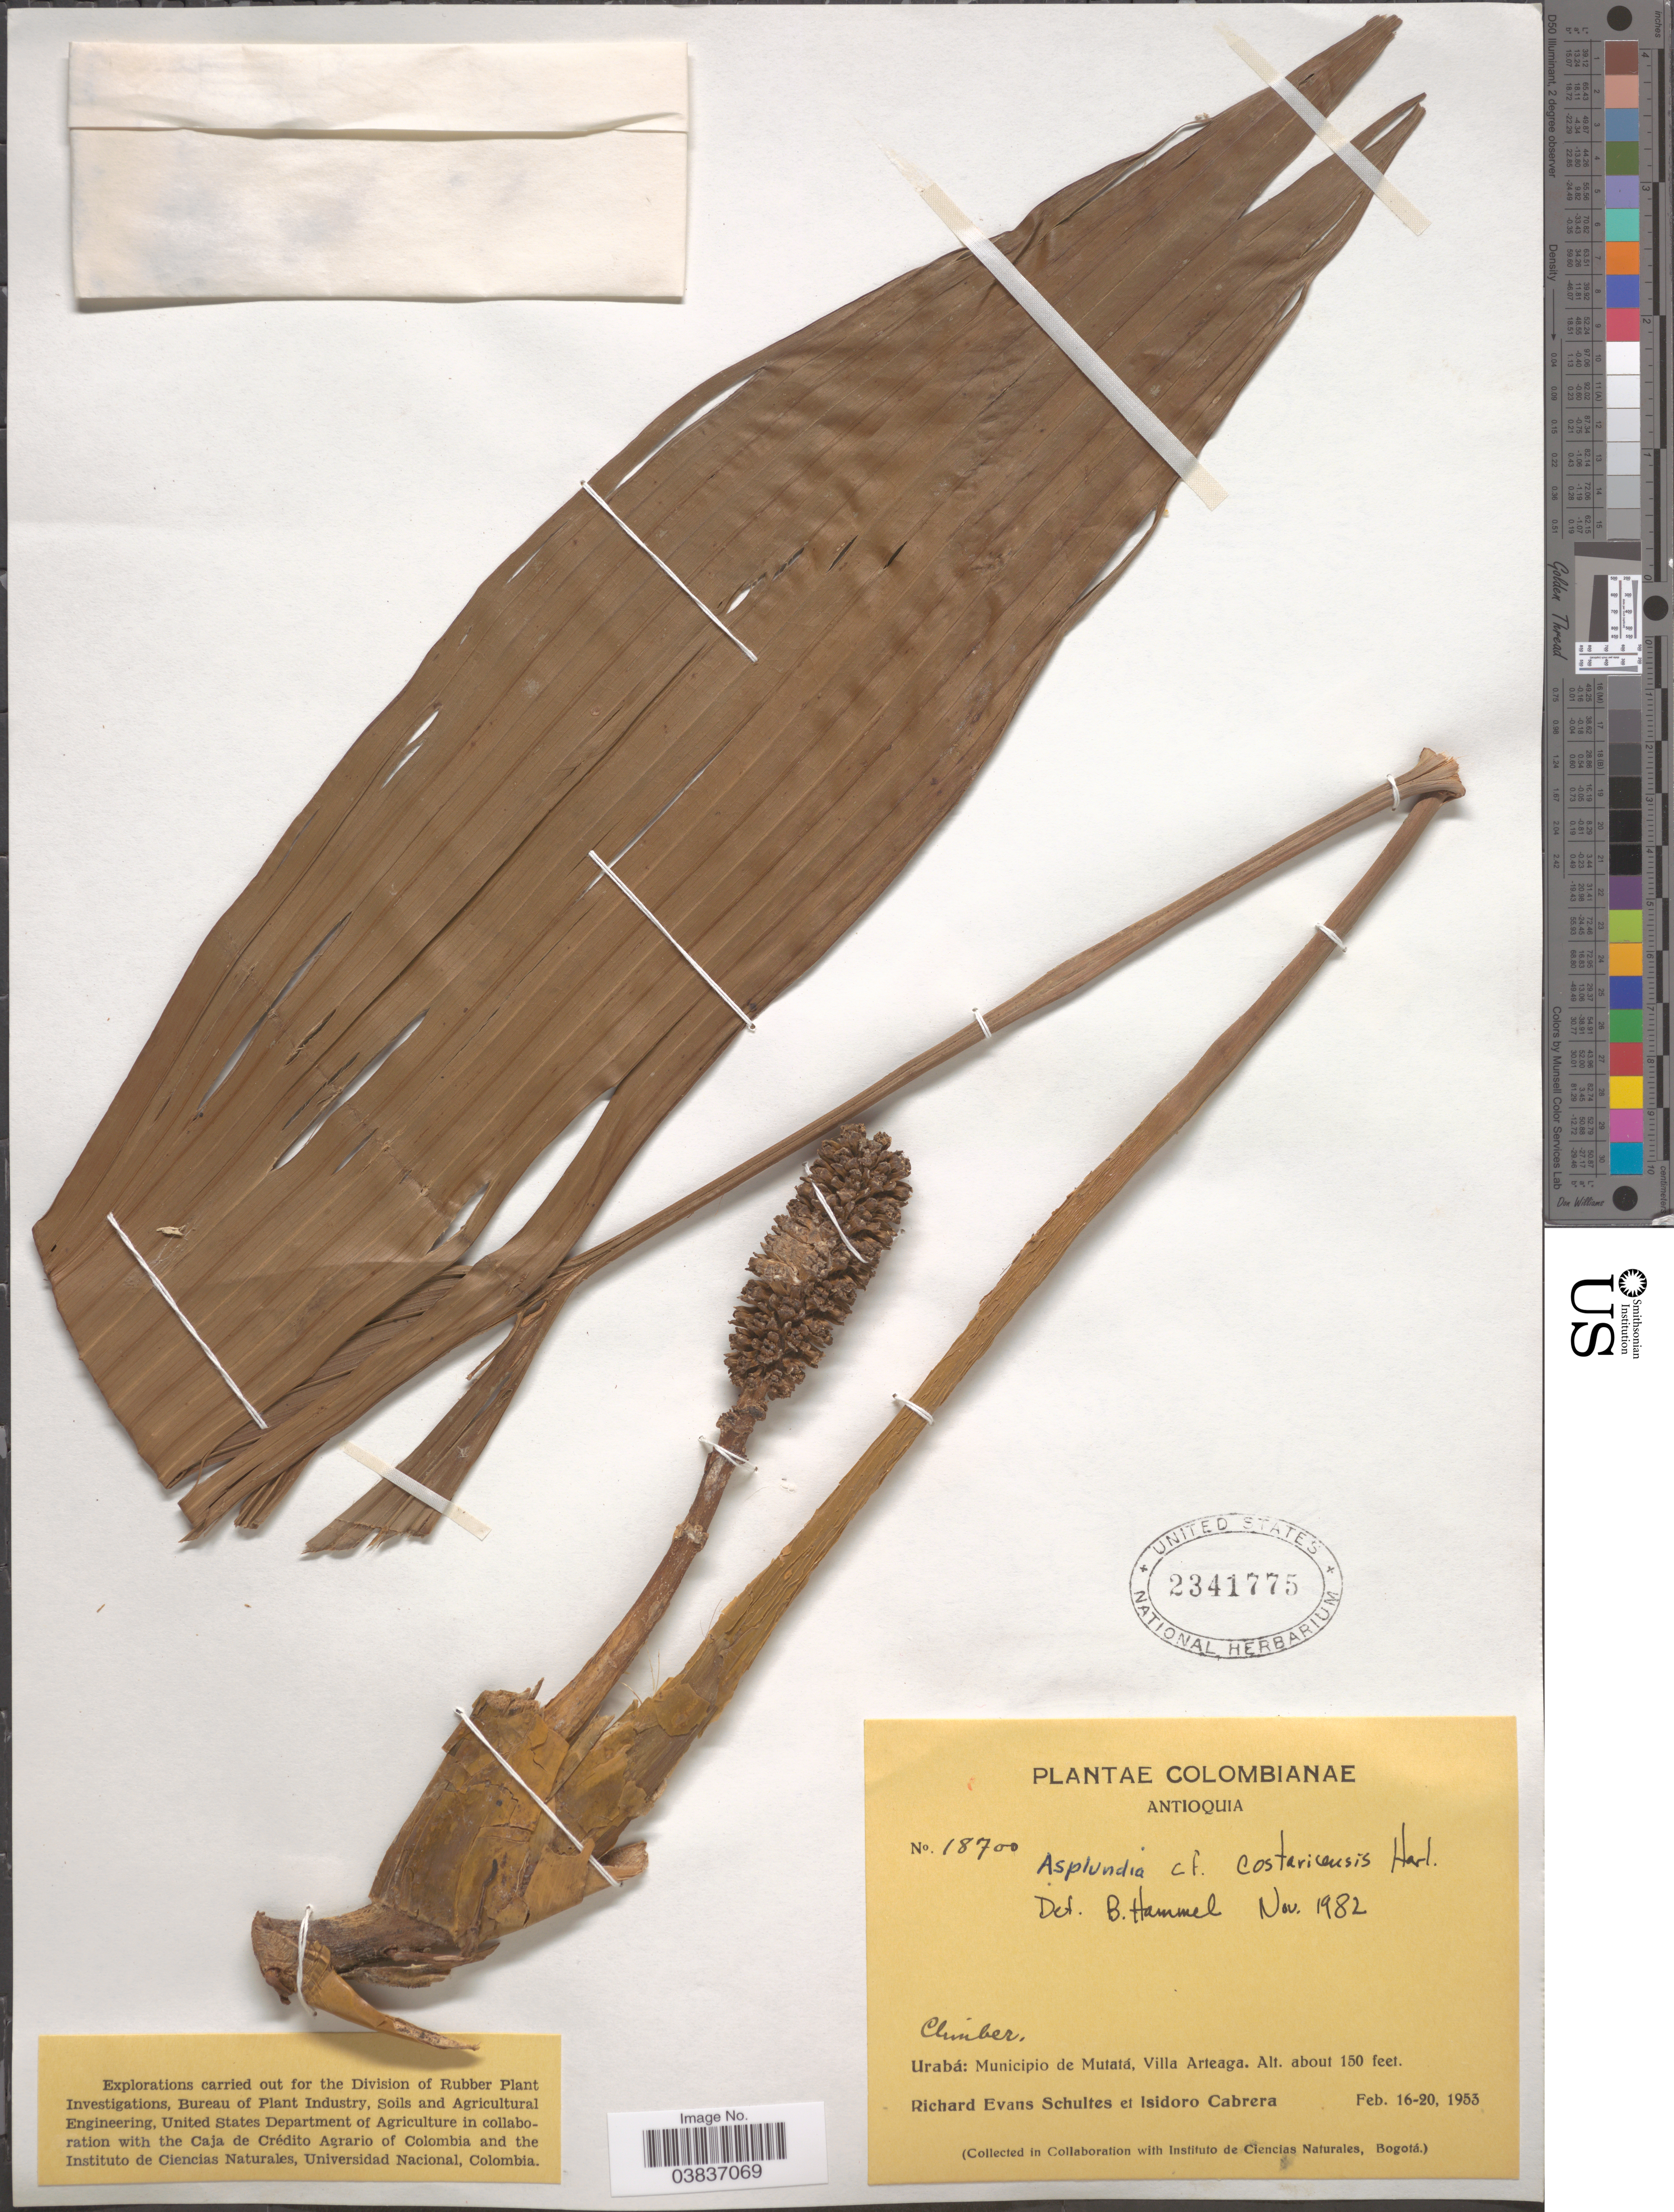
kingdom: Plantae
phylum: Tracheophyta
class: Liliopsida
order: Pandanales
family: Cyclanthaceae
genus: Asplundia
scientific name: Asplundia costaricensis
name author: Harling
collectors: R. E. Schultes & I. Cabrera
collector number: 18700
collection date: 1953-02-16/1953-02-20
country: Colombia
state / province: Antioquia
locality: Urabá: Municipio de Mutatá, Villa Arteaga.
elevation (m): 46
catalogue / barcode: US 2341775